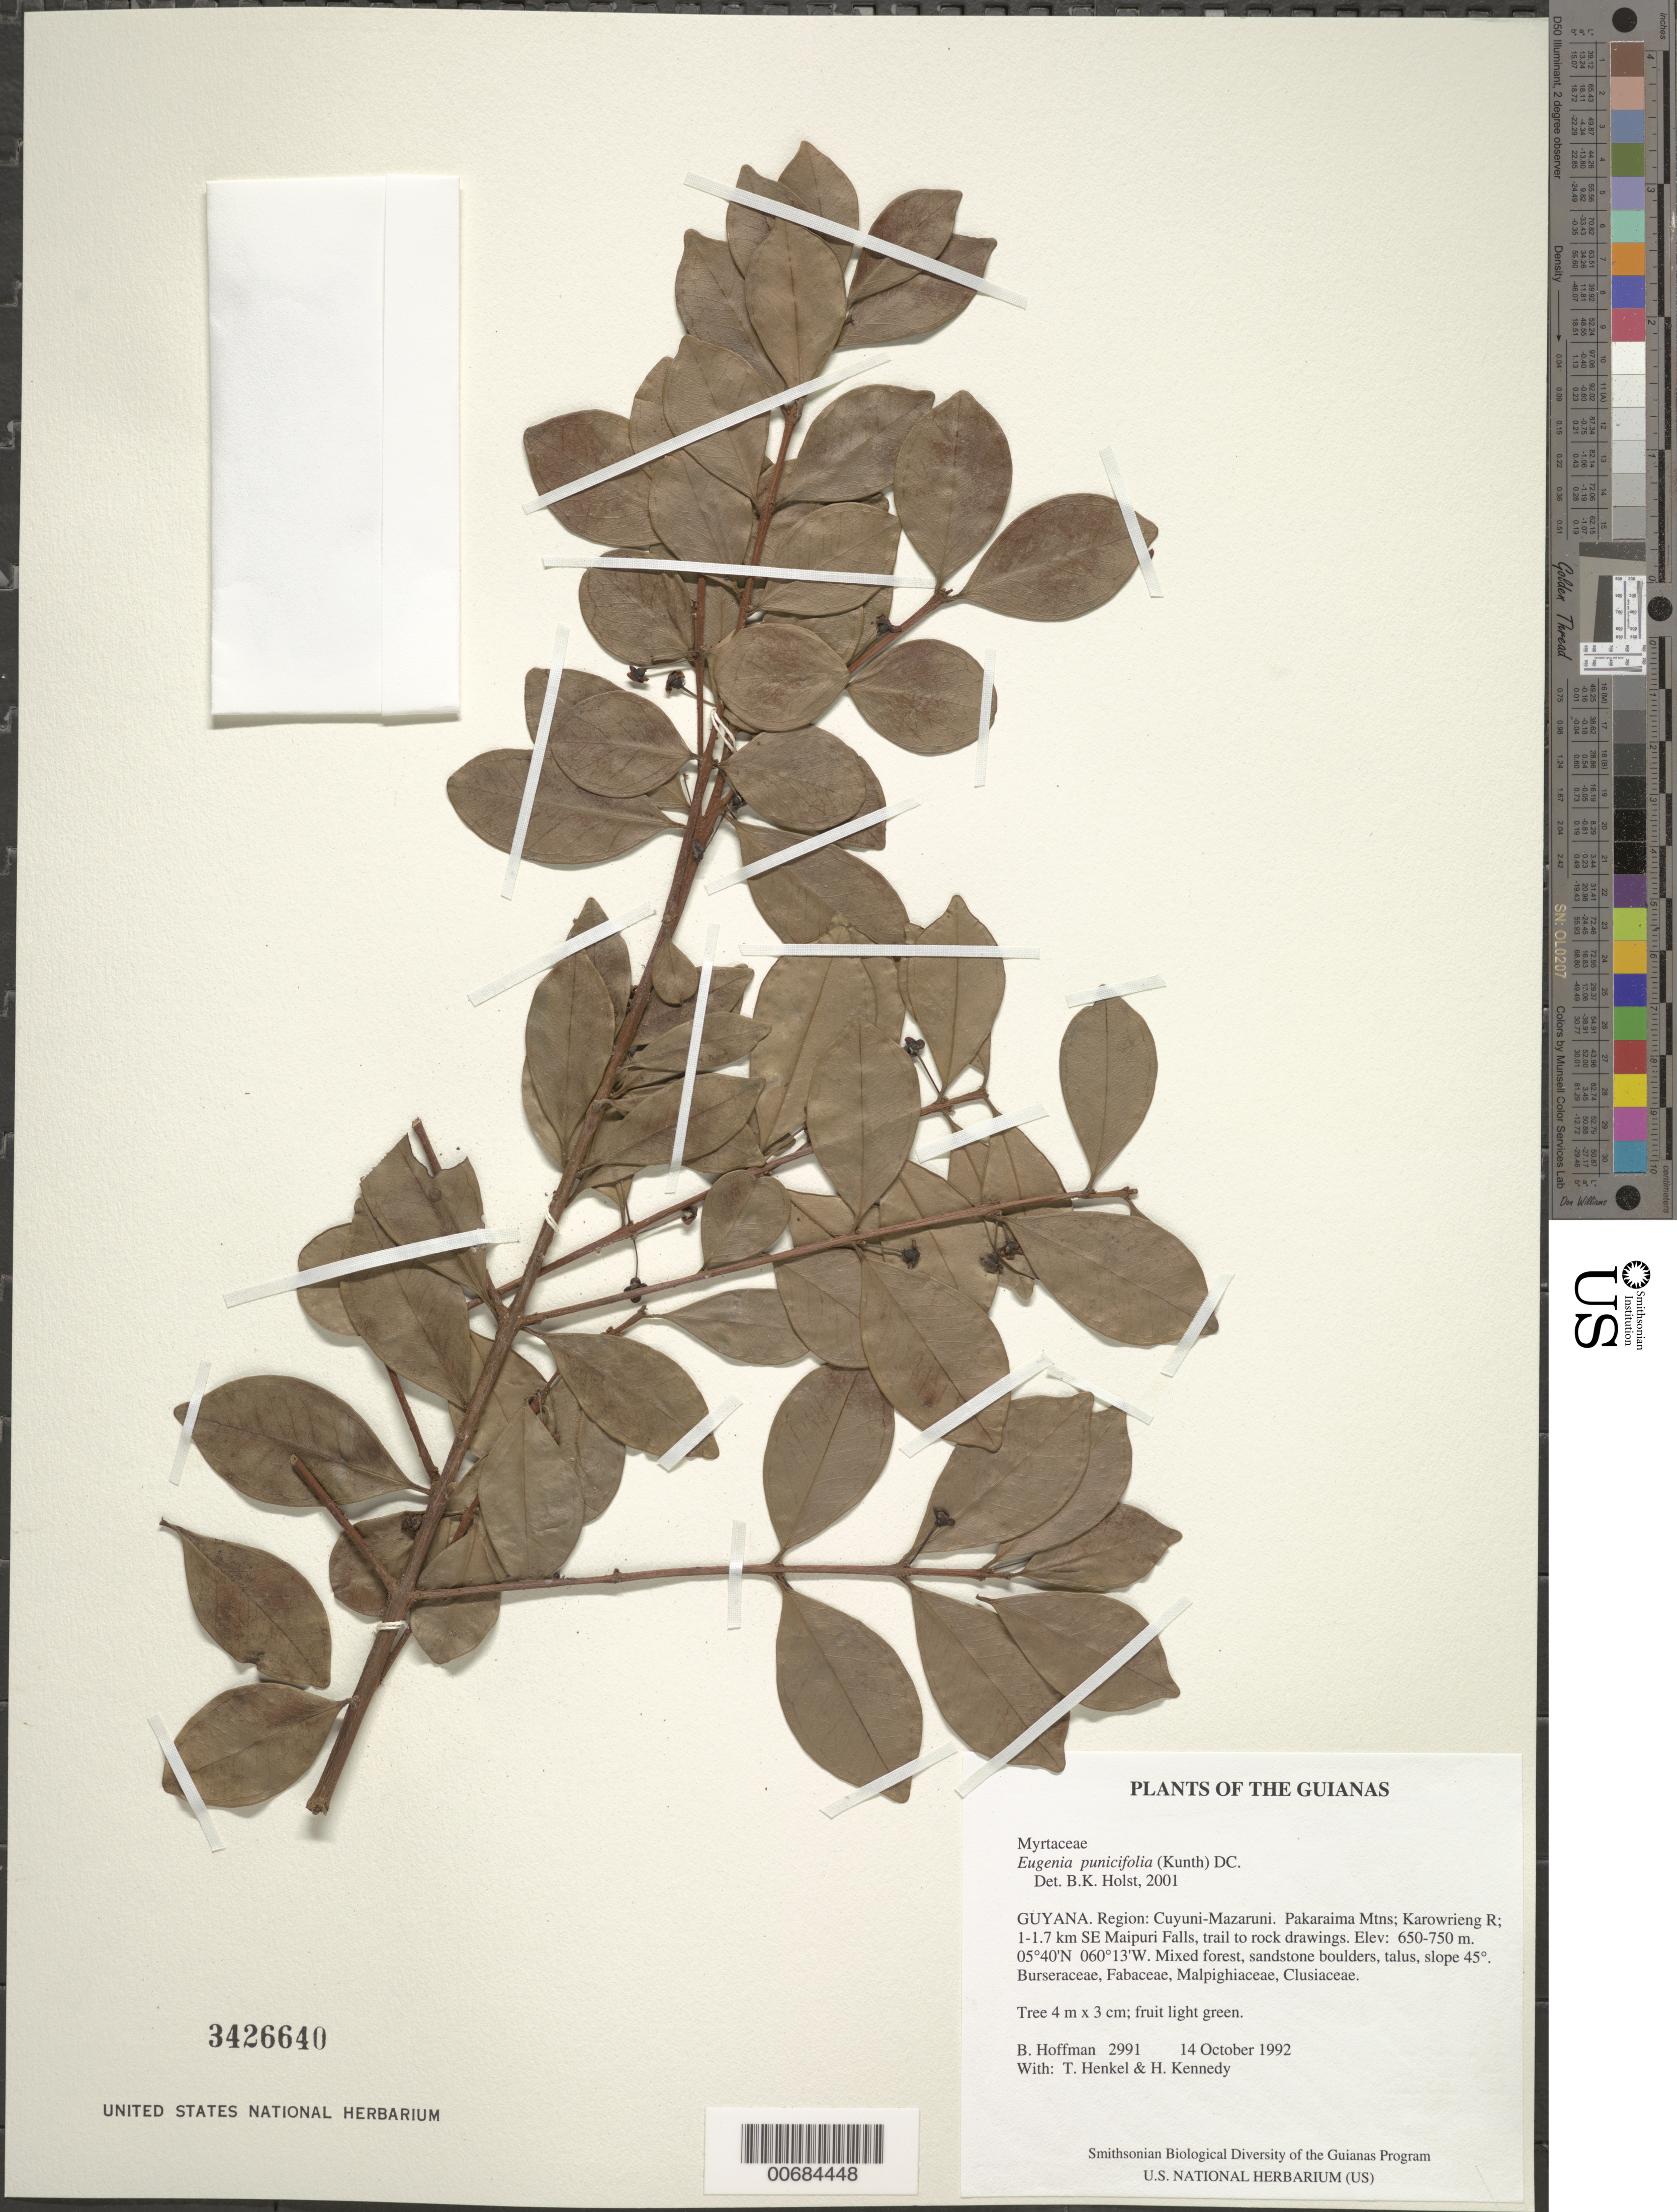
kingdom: Plantae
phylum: Tracheophyta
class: Magnoliopsida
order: Myrtales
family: Myrtaceae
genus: Eugenia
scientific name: Eugenia punicifolia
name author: (Kunth) DC.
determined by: Holst, Bruce K.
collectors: B. Hoffman, T. Henkel & H. Kennedy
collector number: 2991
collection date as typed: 14 October 1992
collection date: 1992-10-14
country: Guyana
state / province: Cuyuni-Mazaruni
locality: Pakaraima Mountains; Karowrieng River; 1-1.7 km SE of Maipuri Falls, trail to rock drawings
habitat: Mixed forest, sandstone boulders, talus, slope 45°. Burseraceae, Fabaceae, Malpighiaceae, Clusiaceae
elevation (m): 650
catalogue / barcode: US 3426640